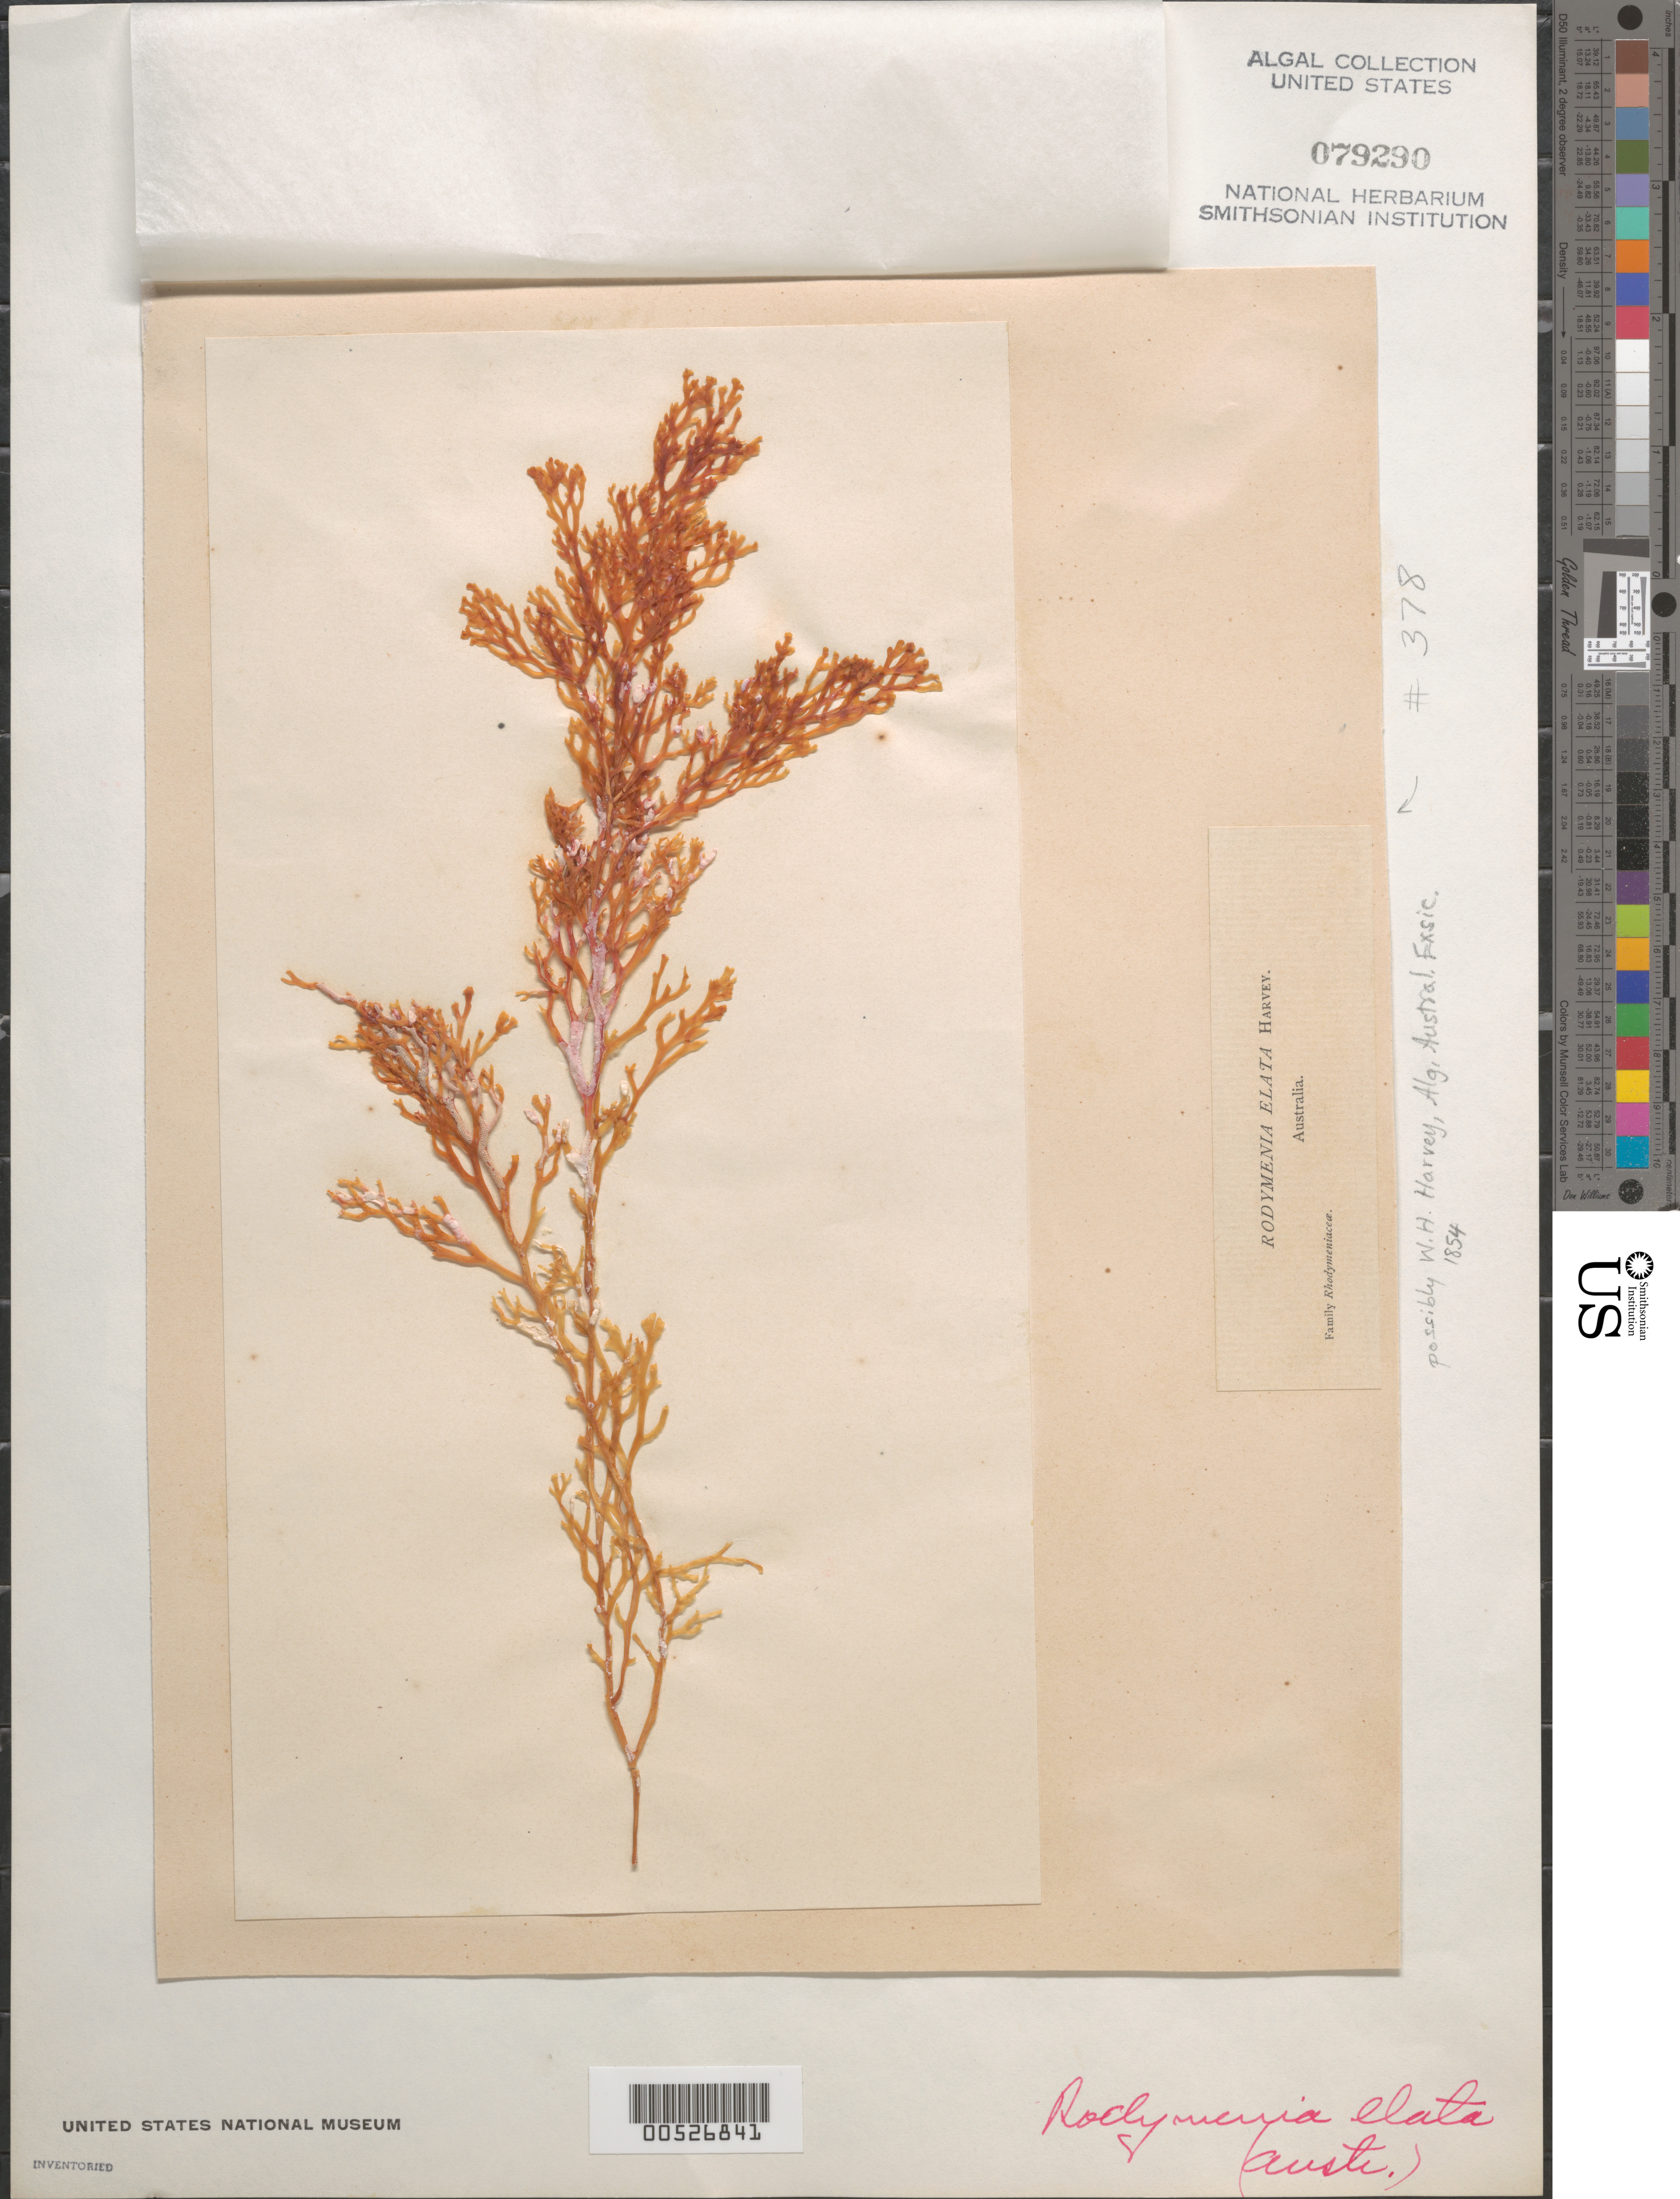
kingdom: Plantae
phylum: Rhodophyta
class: Florideophyceae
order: Halymeniales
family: Halymeniaceae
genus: Carpopeltis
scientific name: Carpopeltis elata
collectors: W. Harvey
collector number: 378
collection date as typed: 1854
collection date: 1854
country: Australia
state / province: Western Australia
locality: Princess Royal Harbor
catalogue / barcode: US 79290